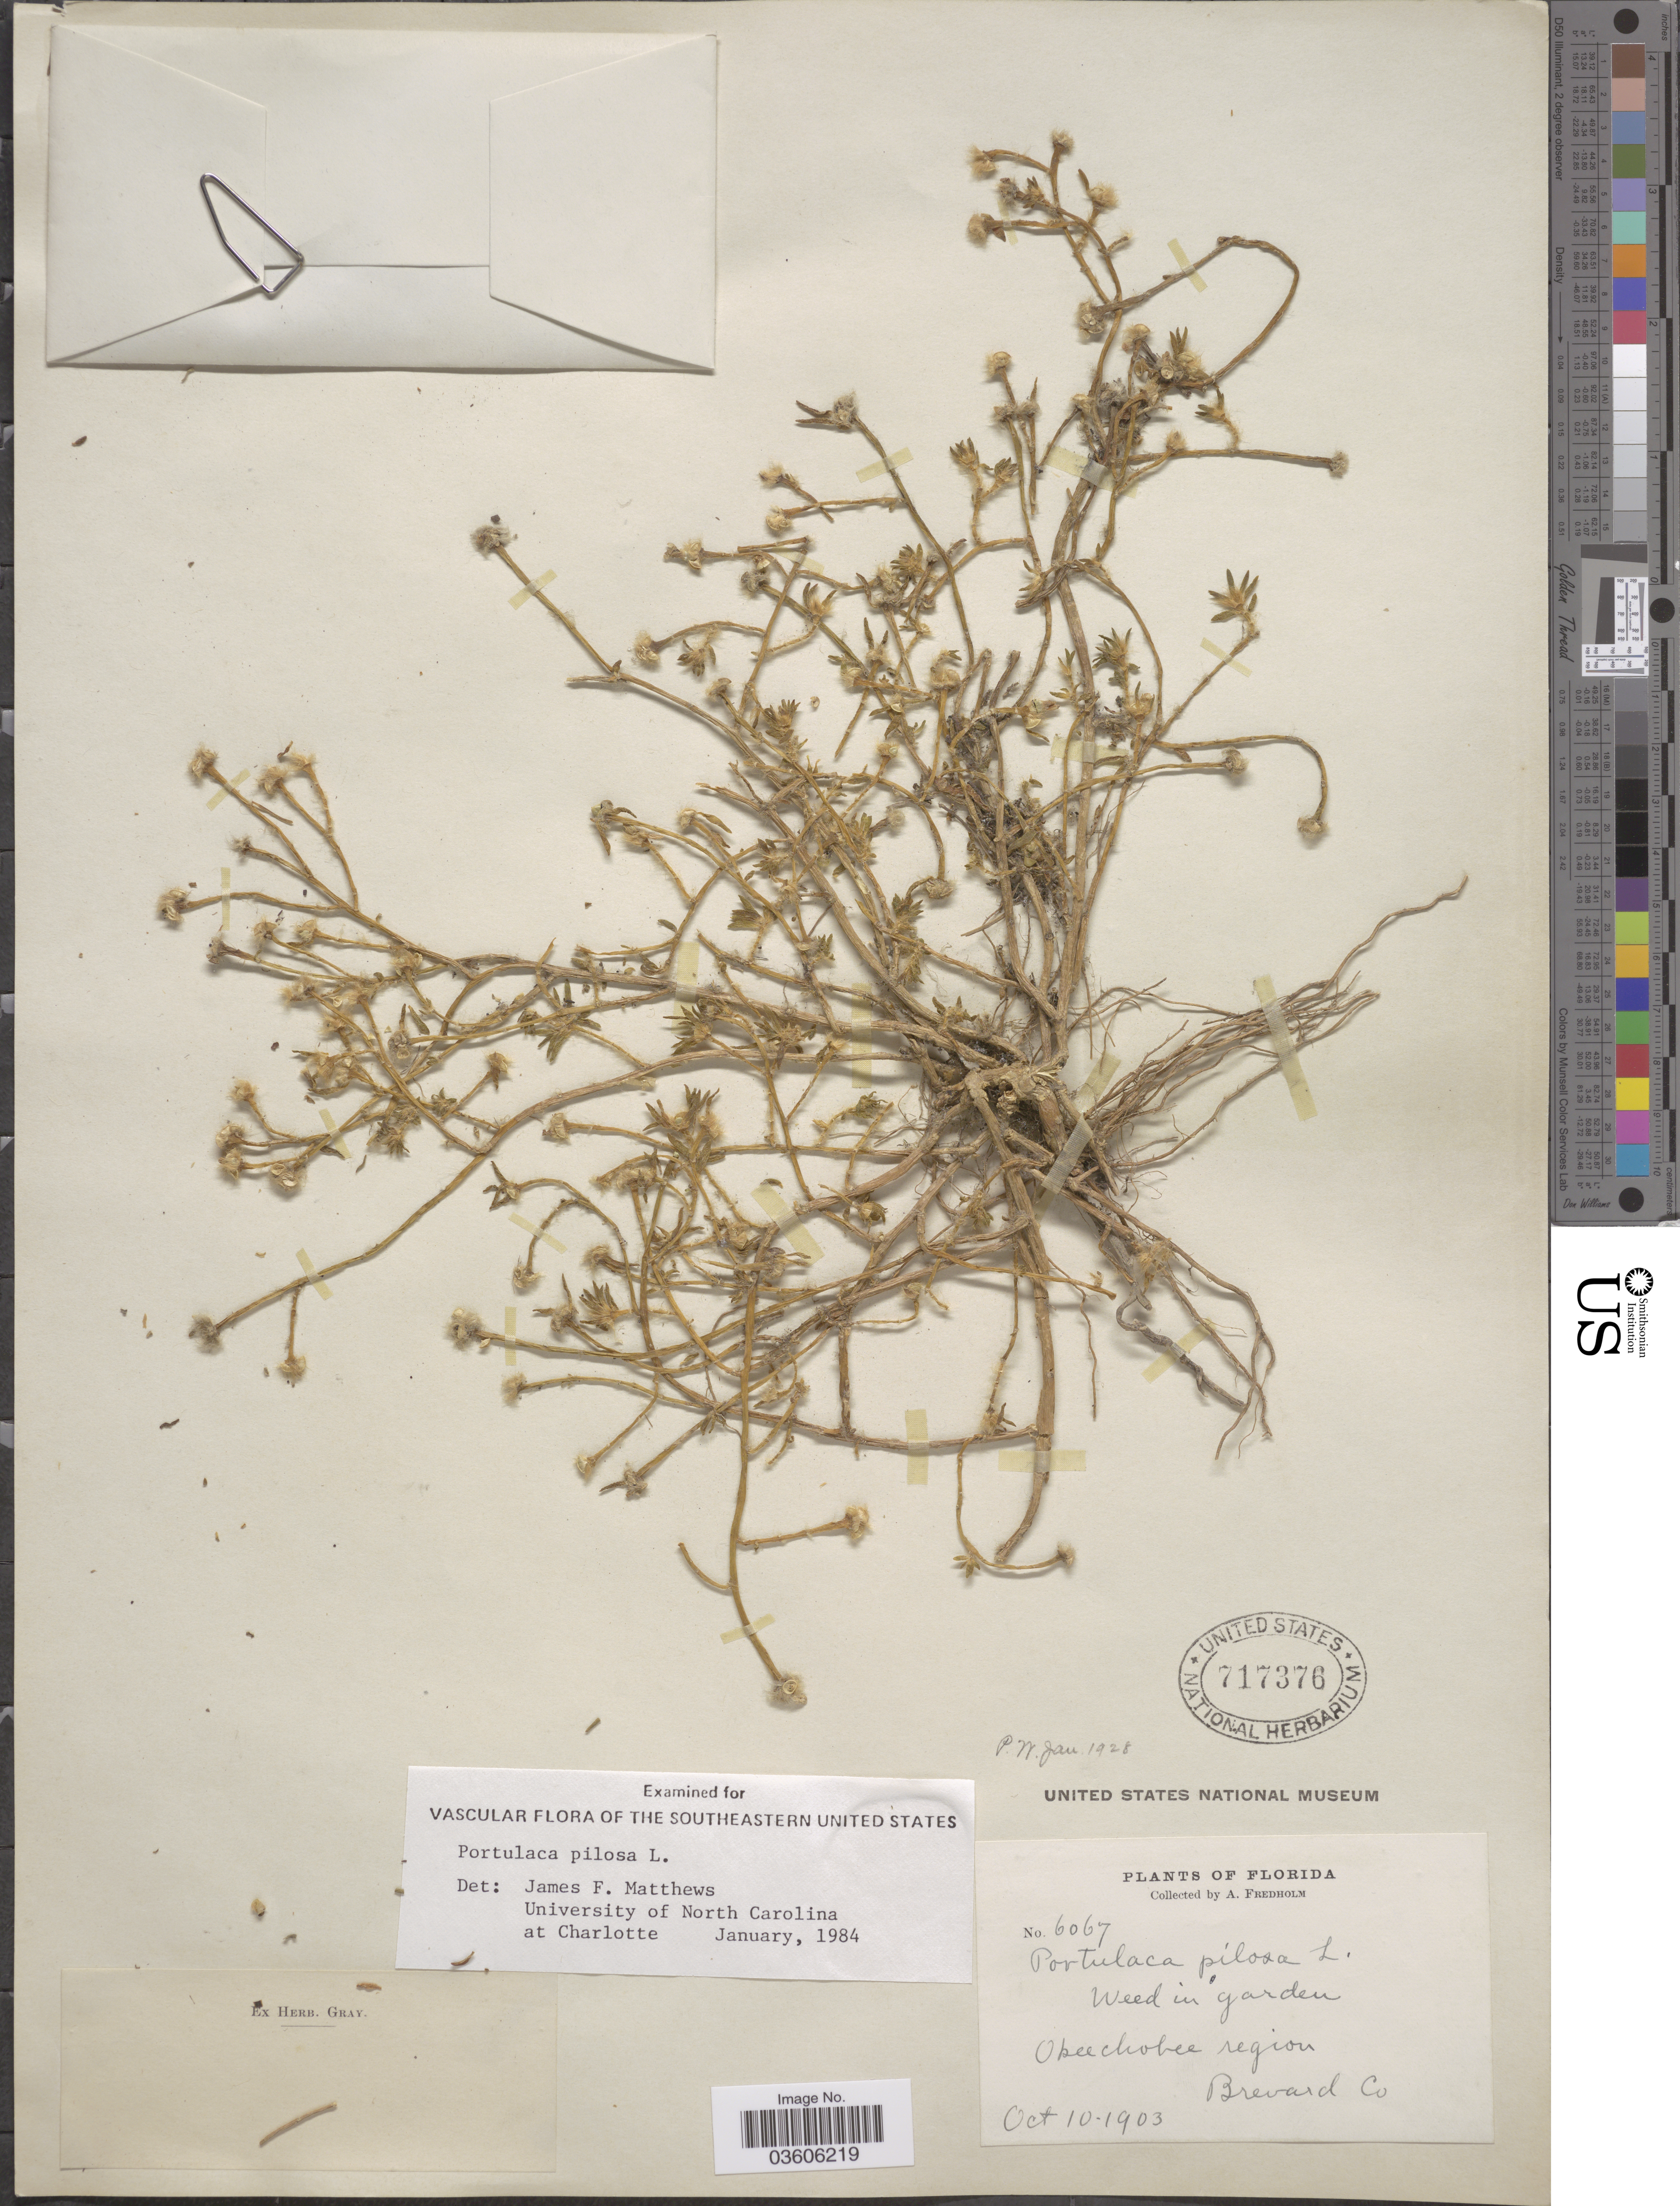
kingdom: Plantae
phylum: Tracheophyta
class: Magnoliopsida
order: Caryophyllales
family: Portulacaceae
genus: Portulaca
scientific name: Portulaca pilosa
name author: L.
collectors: A. Fredholm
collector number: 6067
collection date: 1903-10-10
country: United States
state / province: Florida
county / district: Brevard County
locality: Okeechobee region.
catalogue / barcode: US 717376